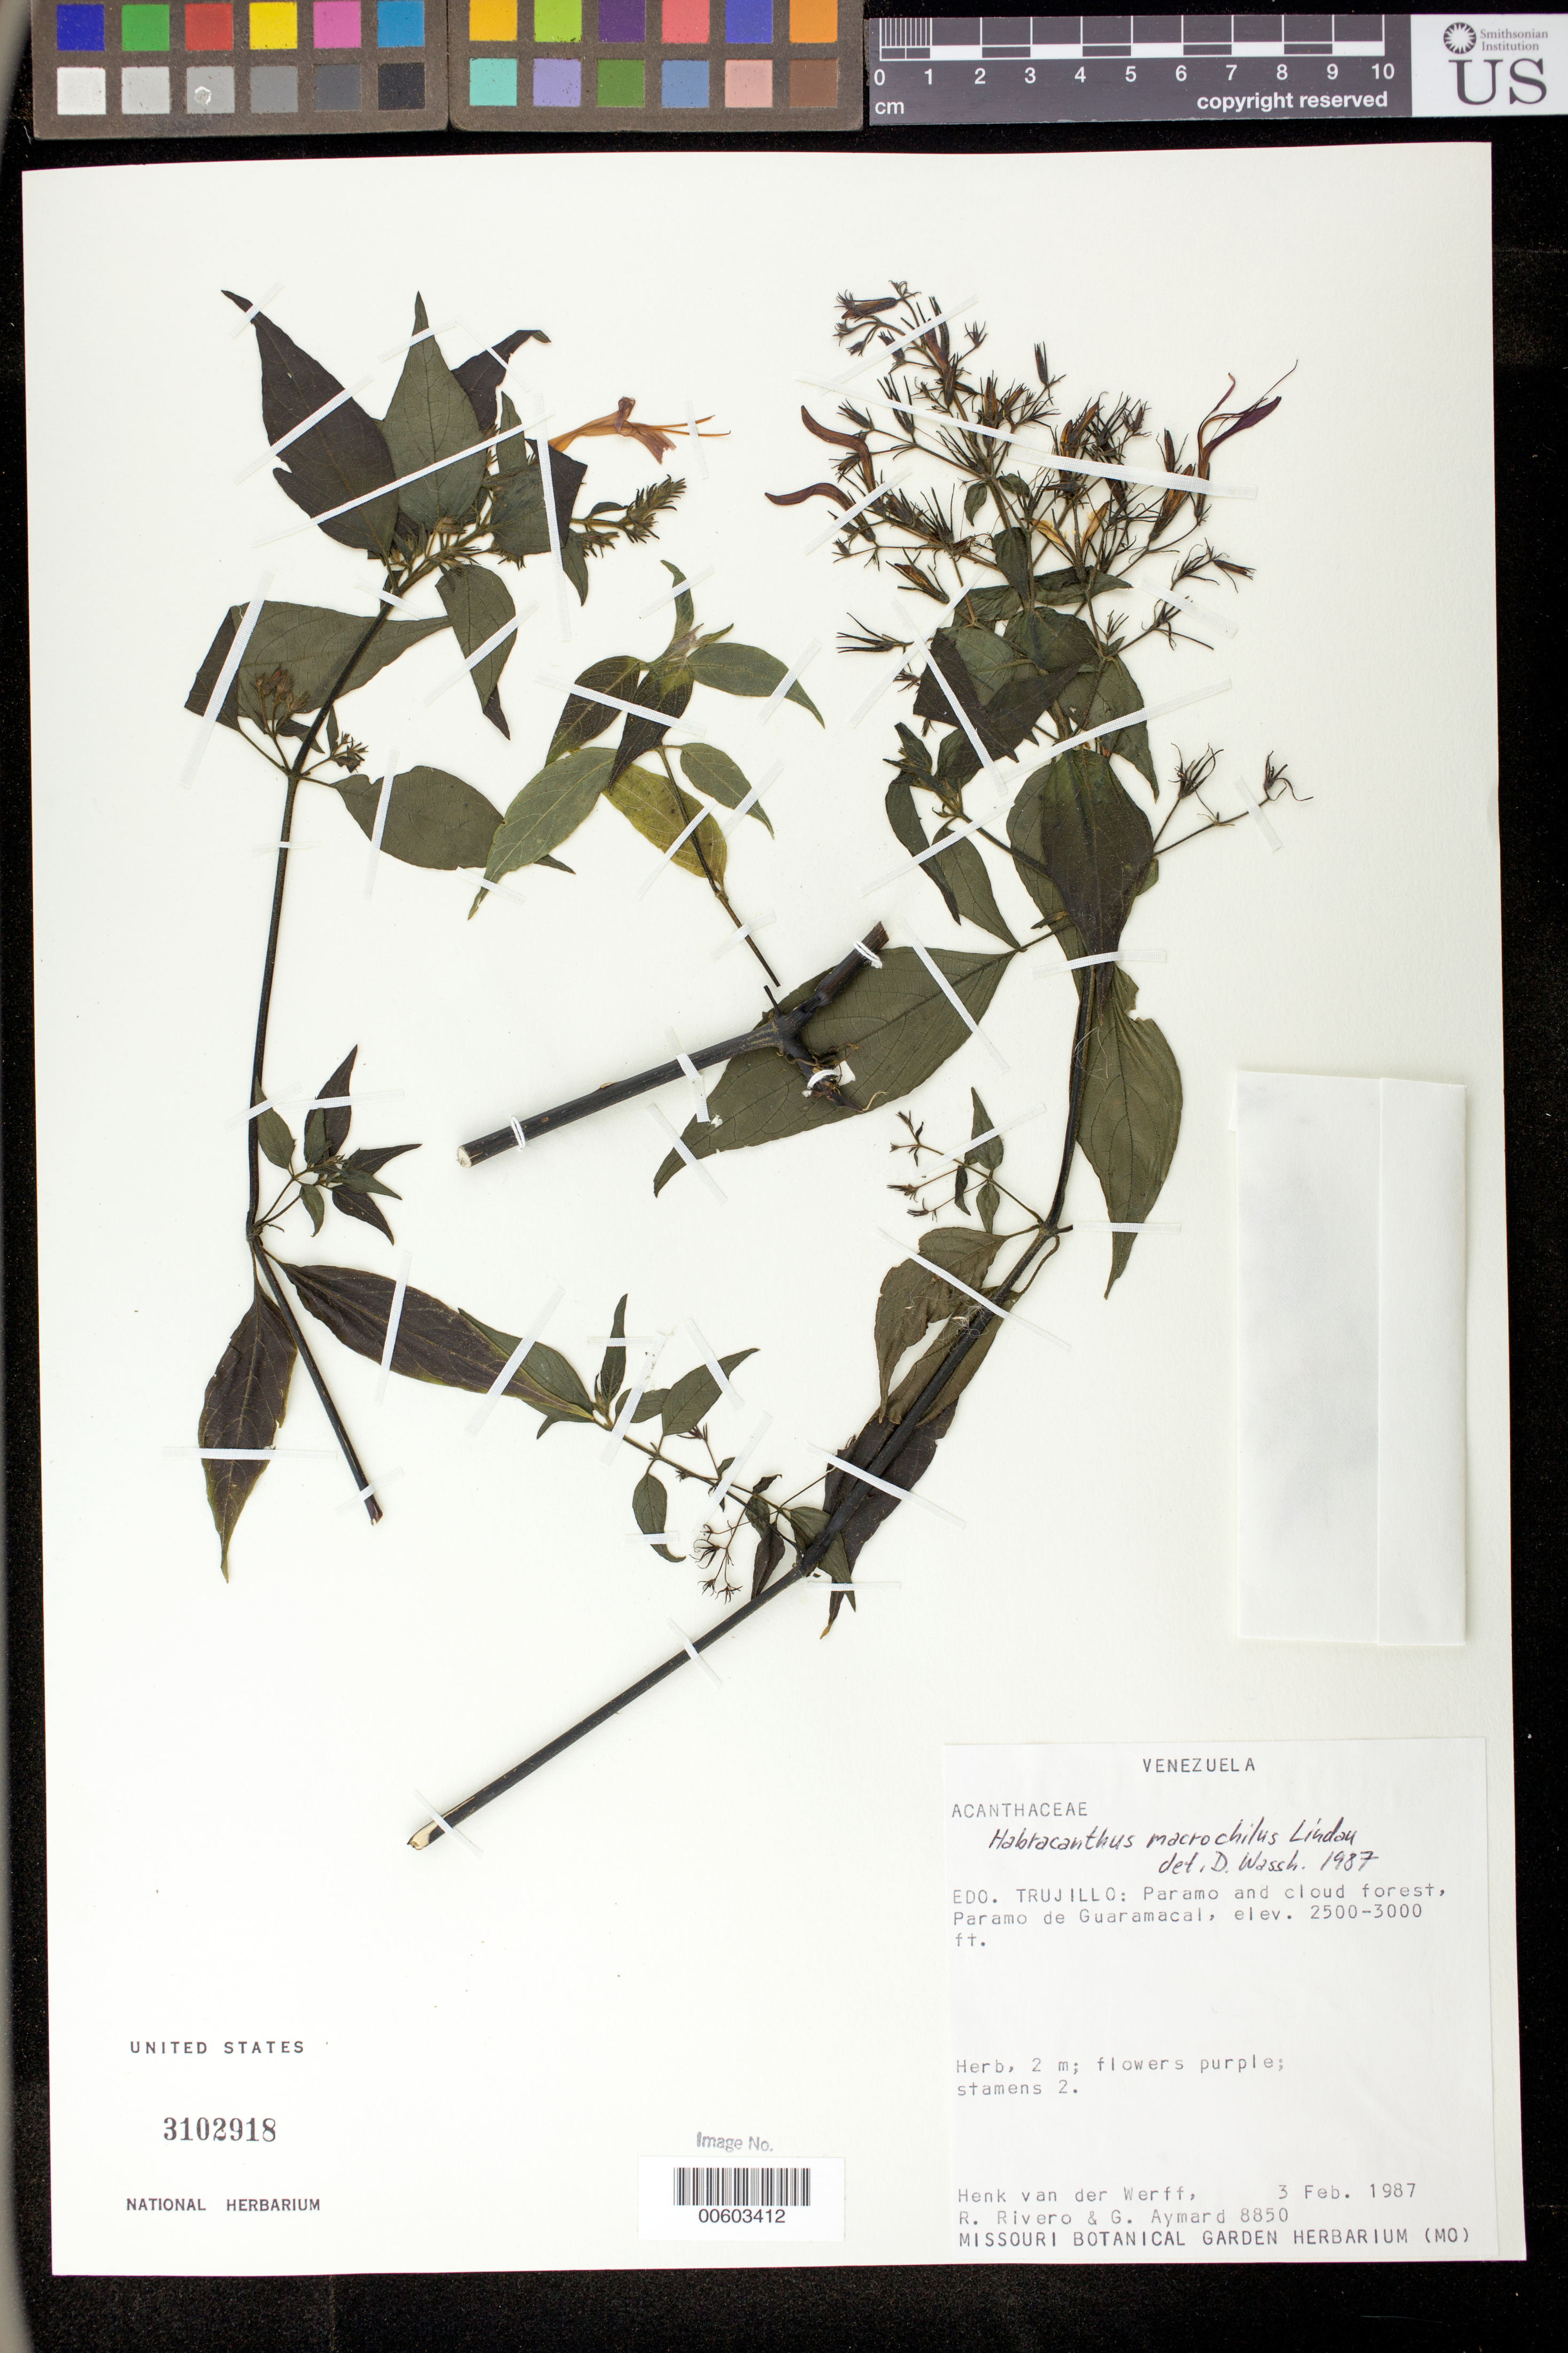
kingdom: Plantae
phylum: Tracheophyta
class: Magnoliopsida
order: Lamiales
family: Acanthaceae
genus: Habracanthus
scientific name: Habracanthus macrochilus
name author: Lindau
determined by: Dorr, L. J., (BOT), Smithsonian Institution - National Museum of Natural History (UNITED STATES)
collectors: H. van der Werff, R. Rivero & G. A. Aymard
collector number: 8850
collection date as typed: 03 Feb 1987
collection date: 1987-02-03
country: Venezuela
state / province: Trujillo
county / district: Boconó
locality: Paramo de Guaramacal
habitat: Paramo and cloud forest.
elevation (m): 2500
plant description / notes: MO, PORT, US, VEN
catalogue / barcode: US 3102918